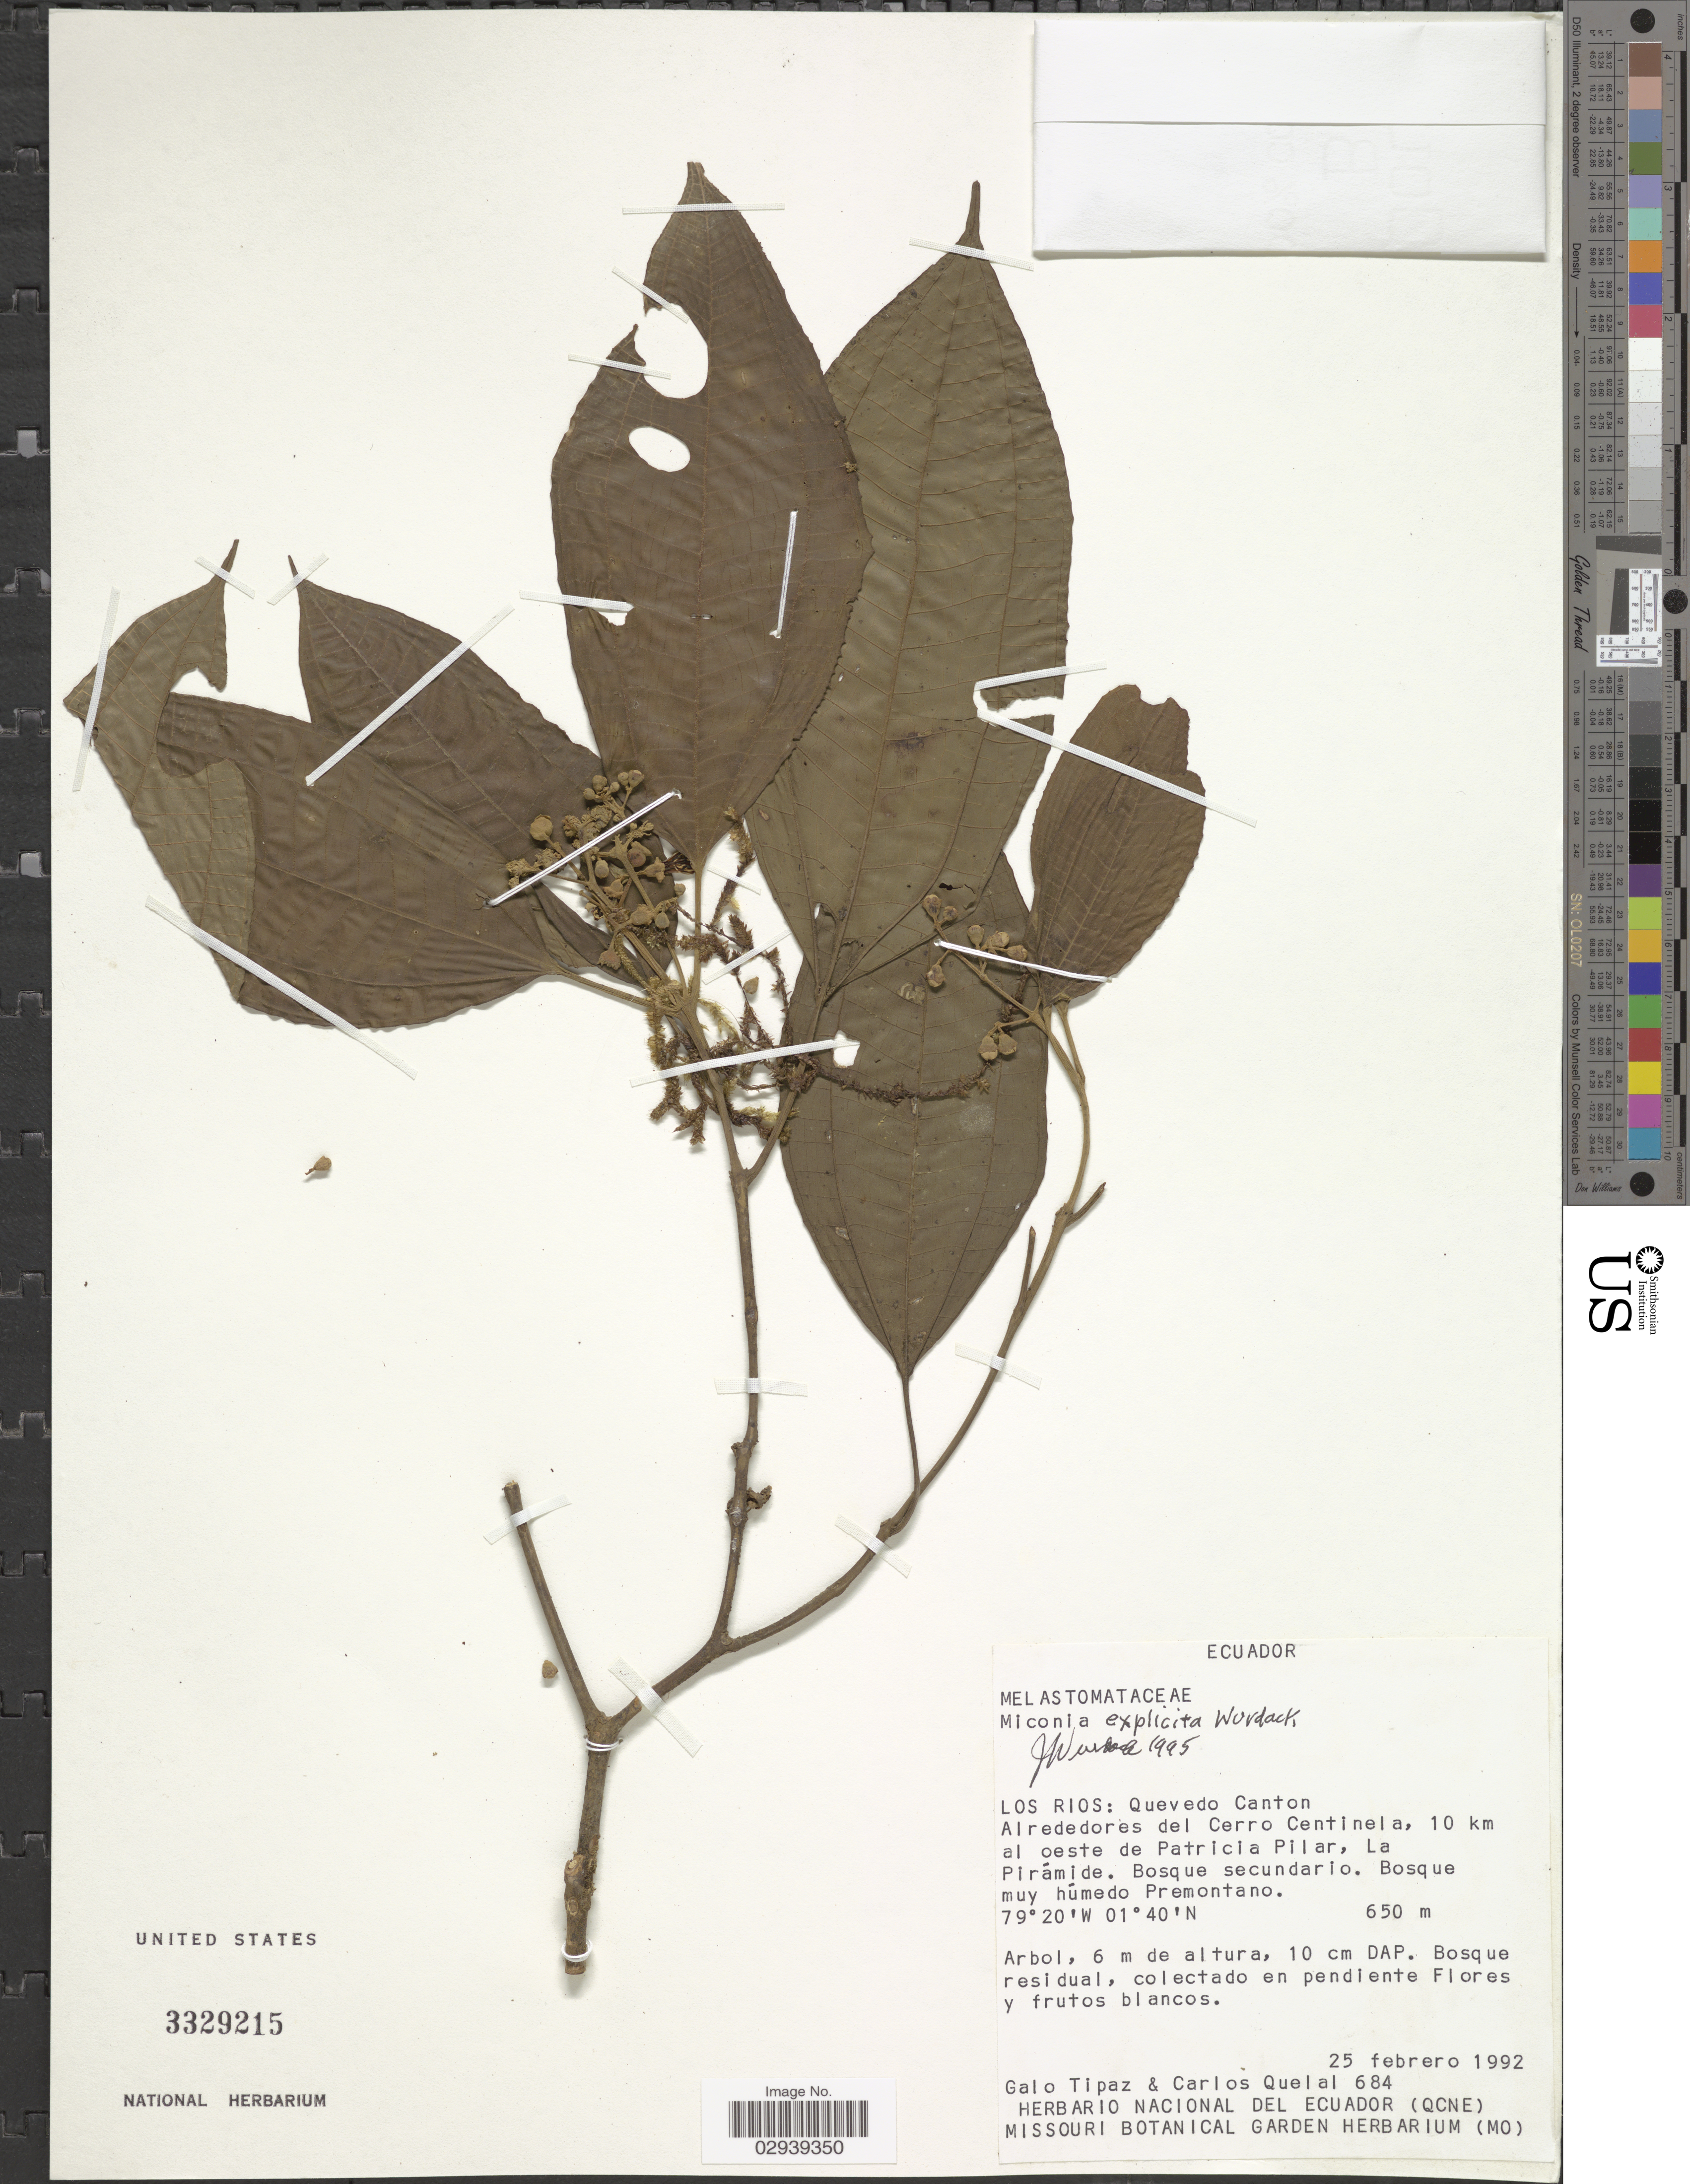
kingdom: Plantae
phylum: Tracheophyta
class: Magnoliopsida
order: Myrtales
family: Melastomataceae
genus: Miconia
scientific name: Miconia explicita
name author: Wurdack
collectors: G. Tipaz & C. Quelal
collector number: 684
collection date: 1992-02-25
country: Ecuador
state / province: Los Ríos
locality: Quevedo Canton, Alrededores del Cerro Centinela, 10 km al oeste de Patricia Pilar, La Pirámide.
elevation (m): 650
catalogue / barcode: US 3329215